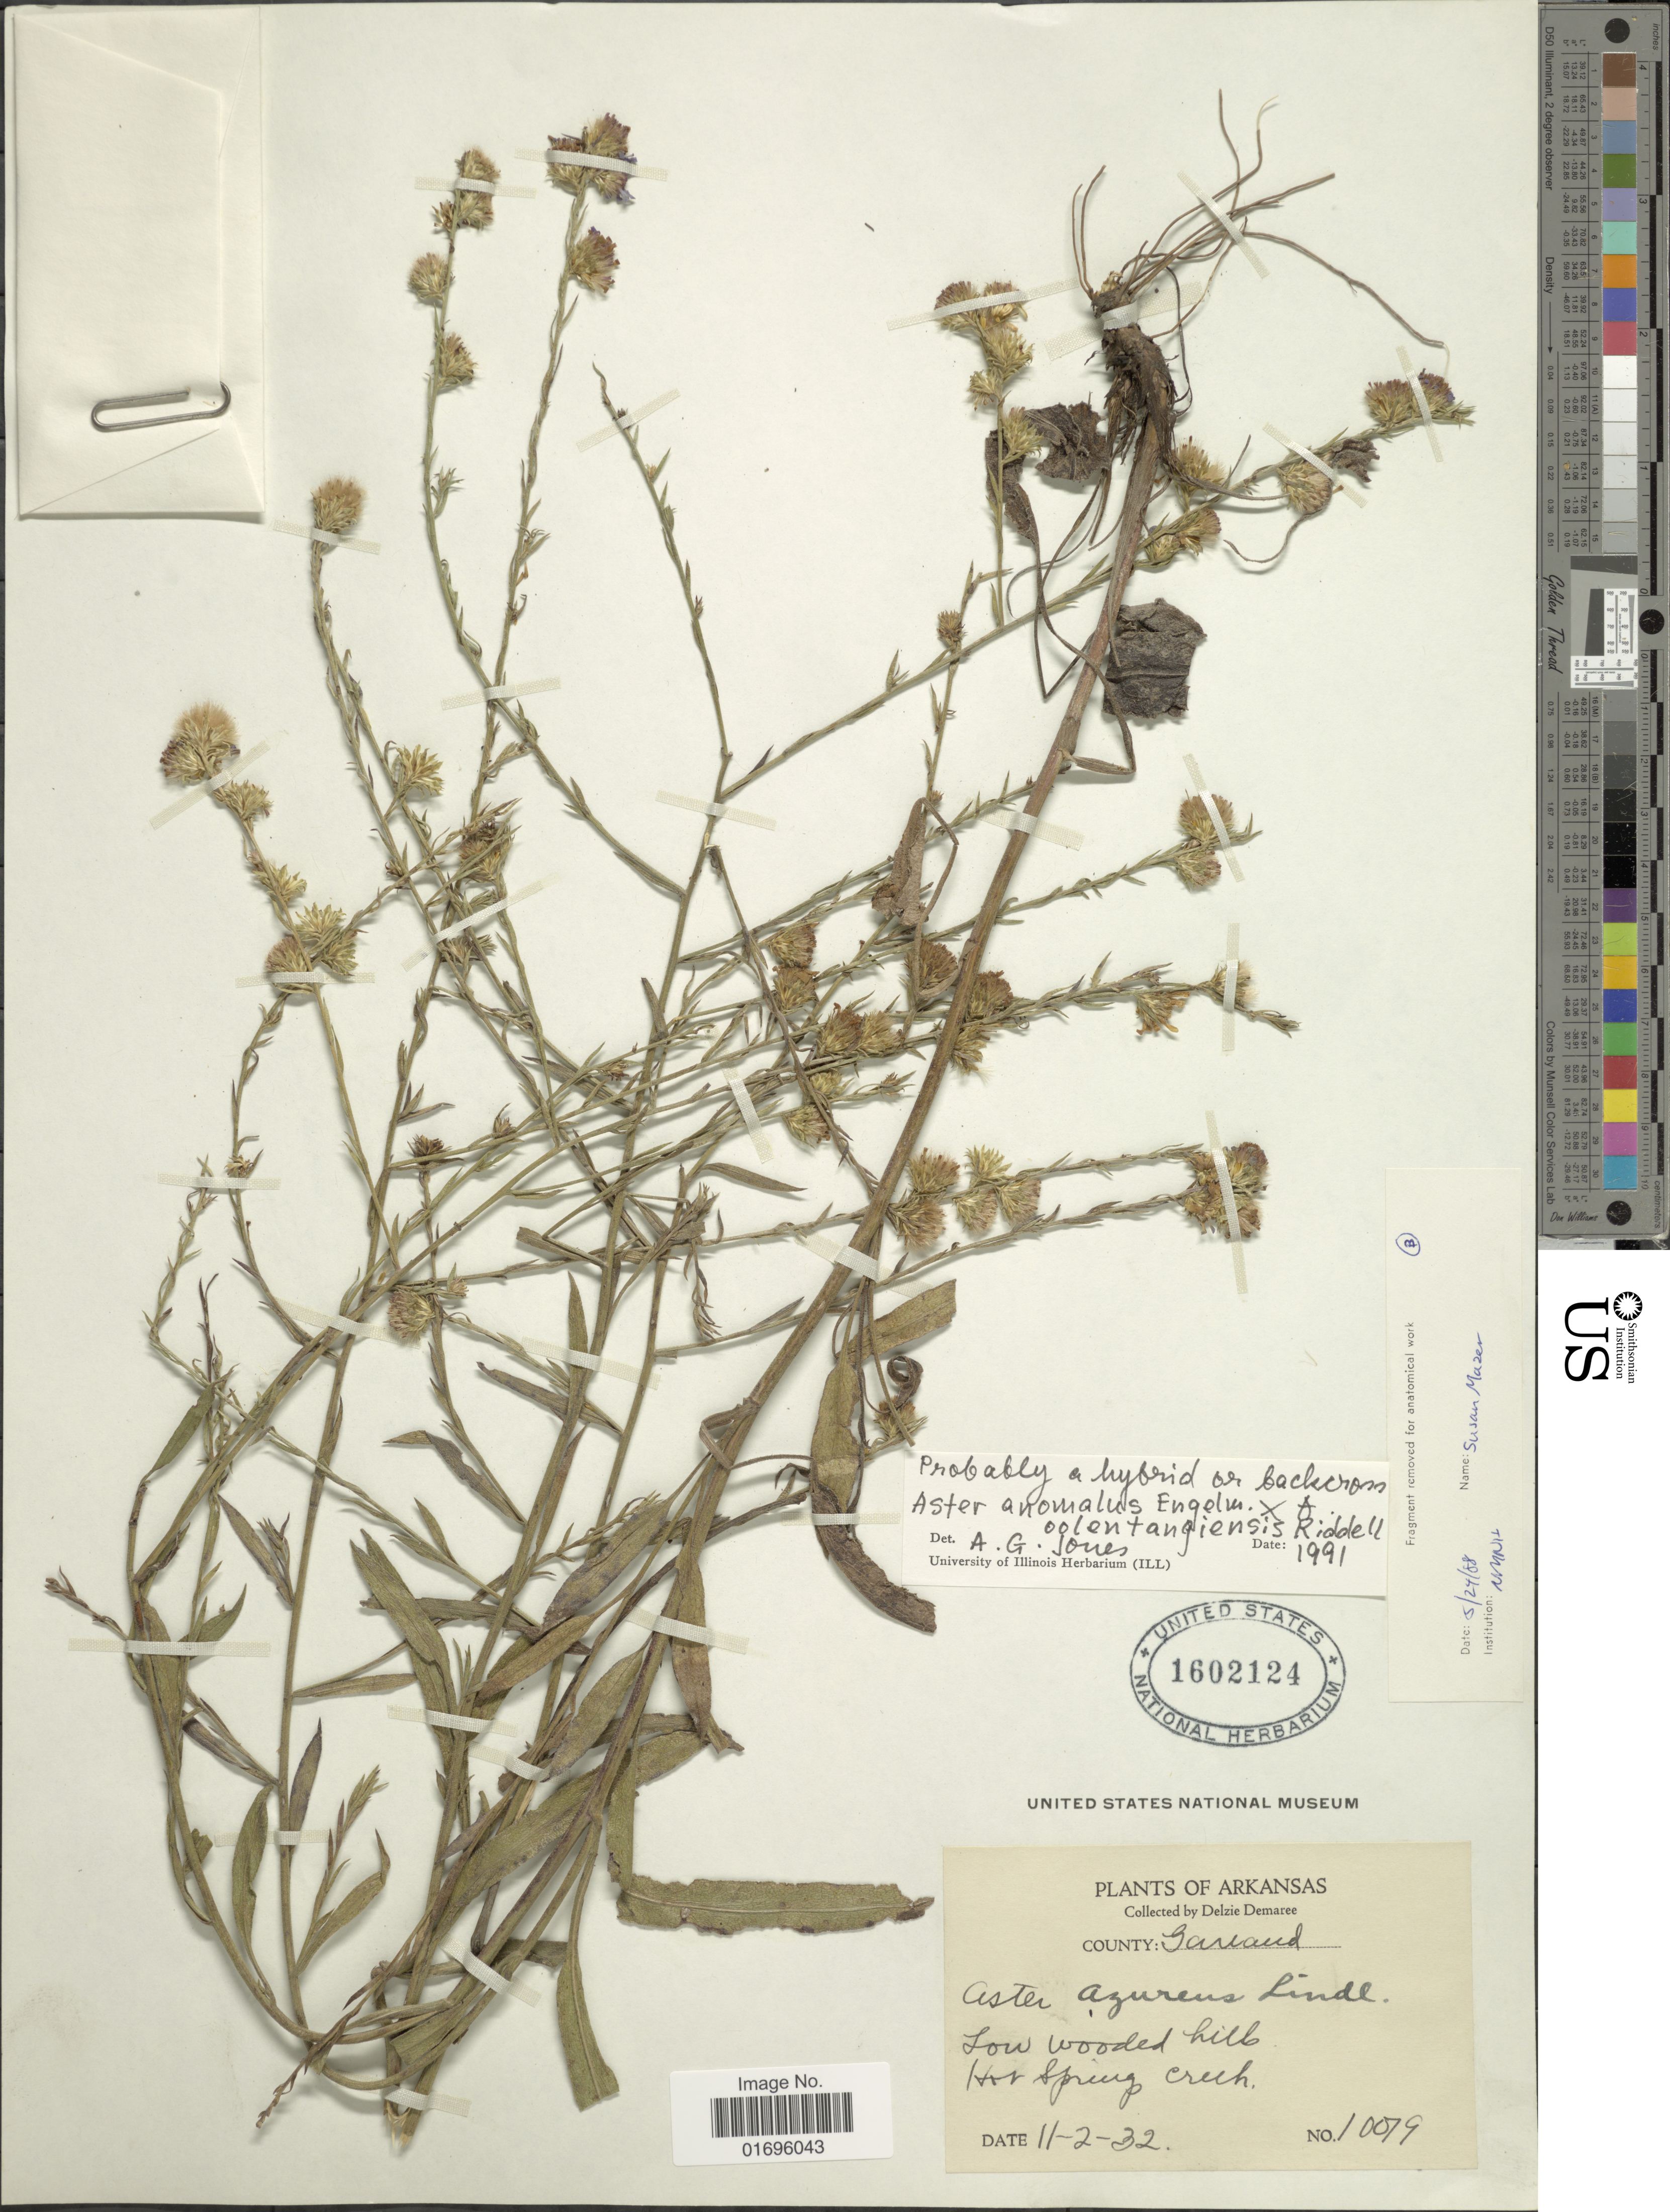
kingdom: Plantae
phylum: Tracheophyta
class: Magnoliopsida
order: Asterales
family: Asteraceae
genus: Aster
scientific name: Aster anomalus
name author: Engelm. in Torr. & A. Gray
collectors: D. Demaree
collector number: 10019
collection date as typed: Transcribed d/m/y: 2/11/32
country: United States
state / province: Arkansas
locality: County: Garland. Low wooded hills Hot Springs Creek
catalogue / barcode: US 1602124